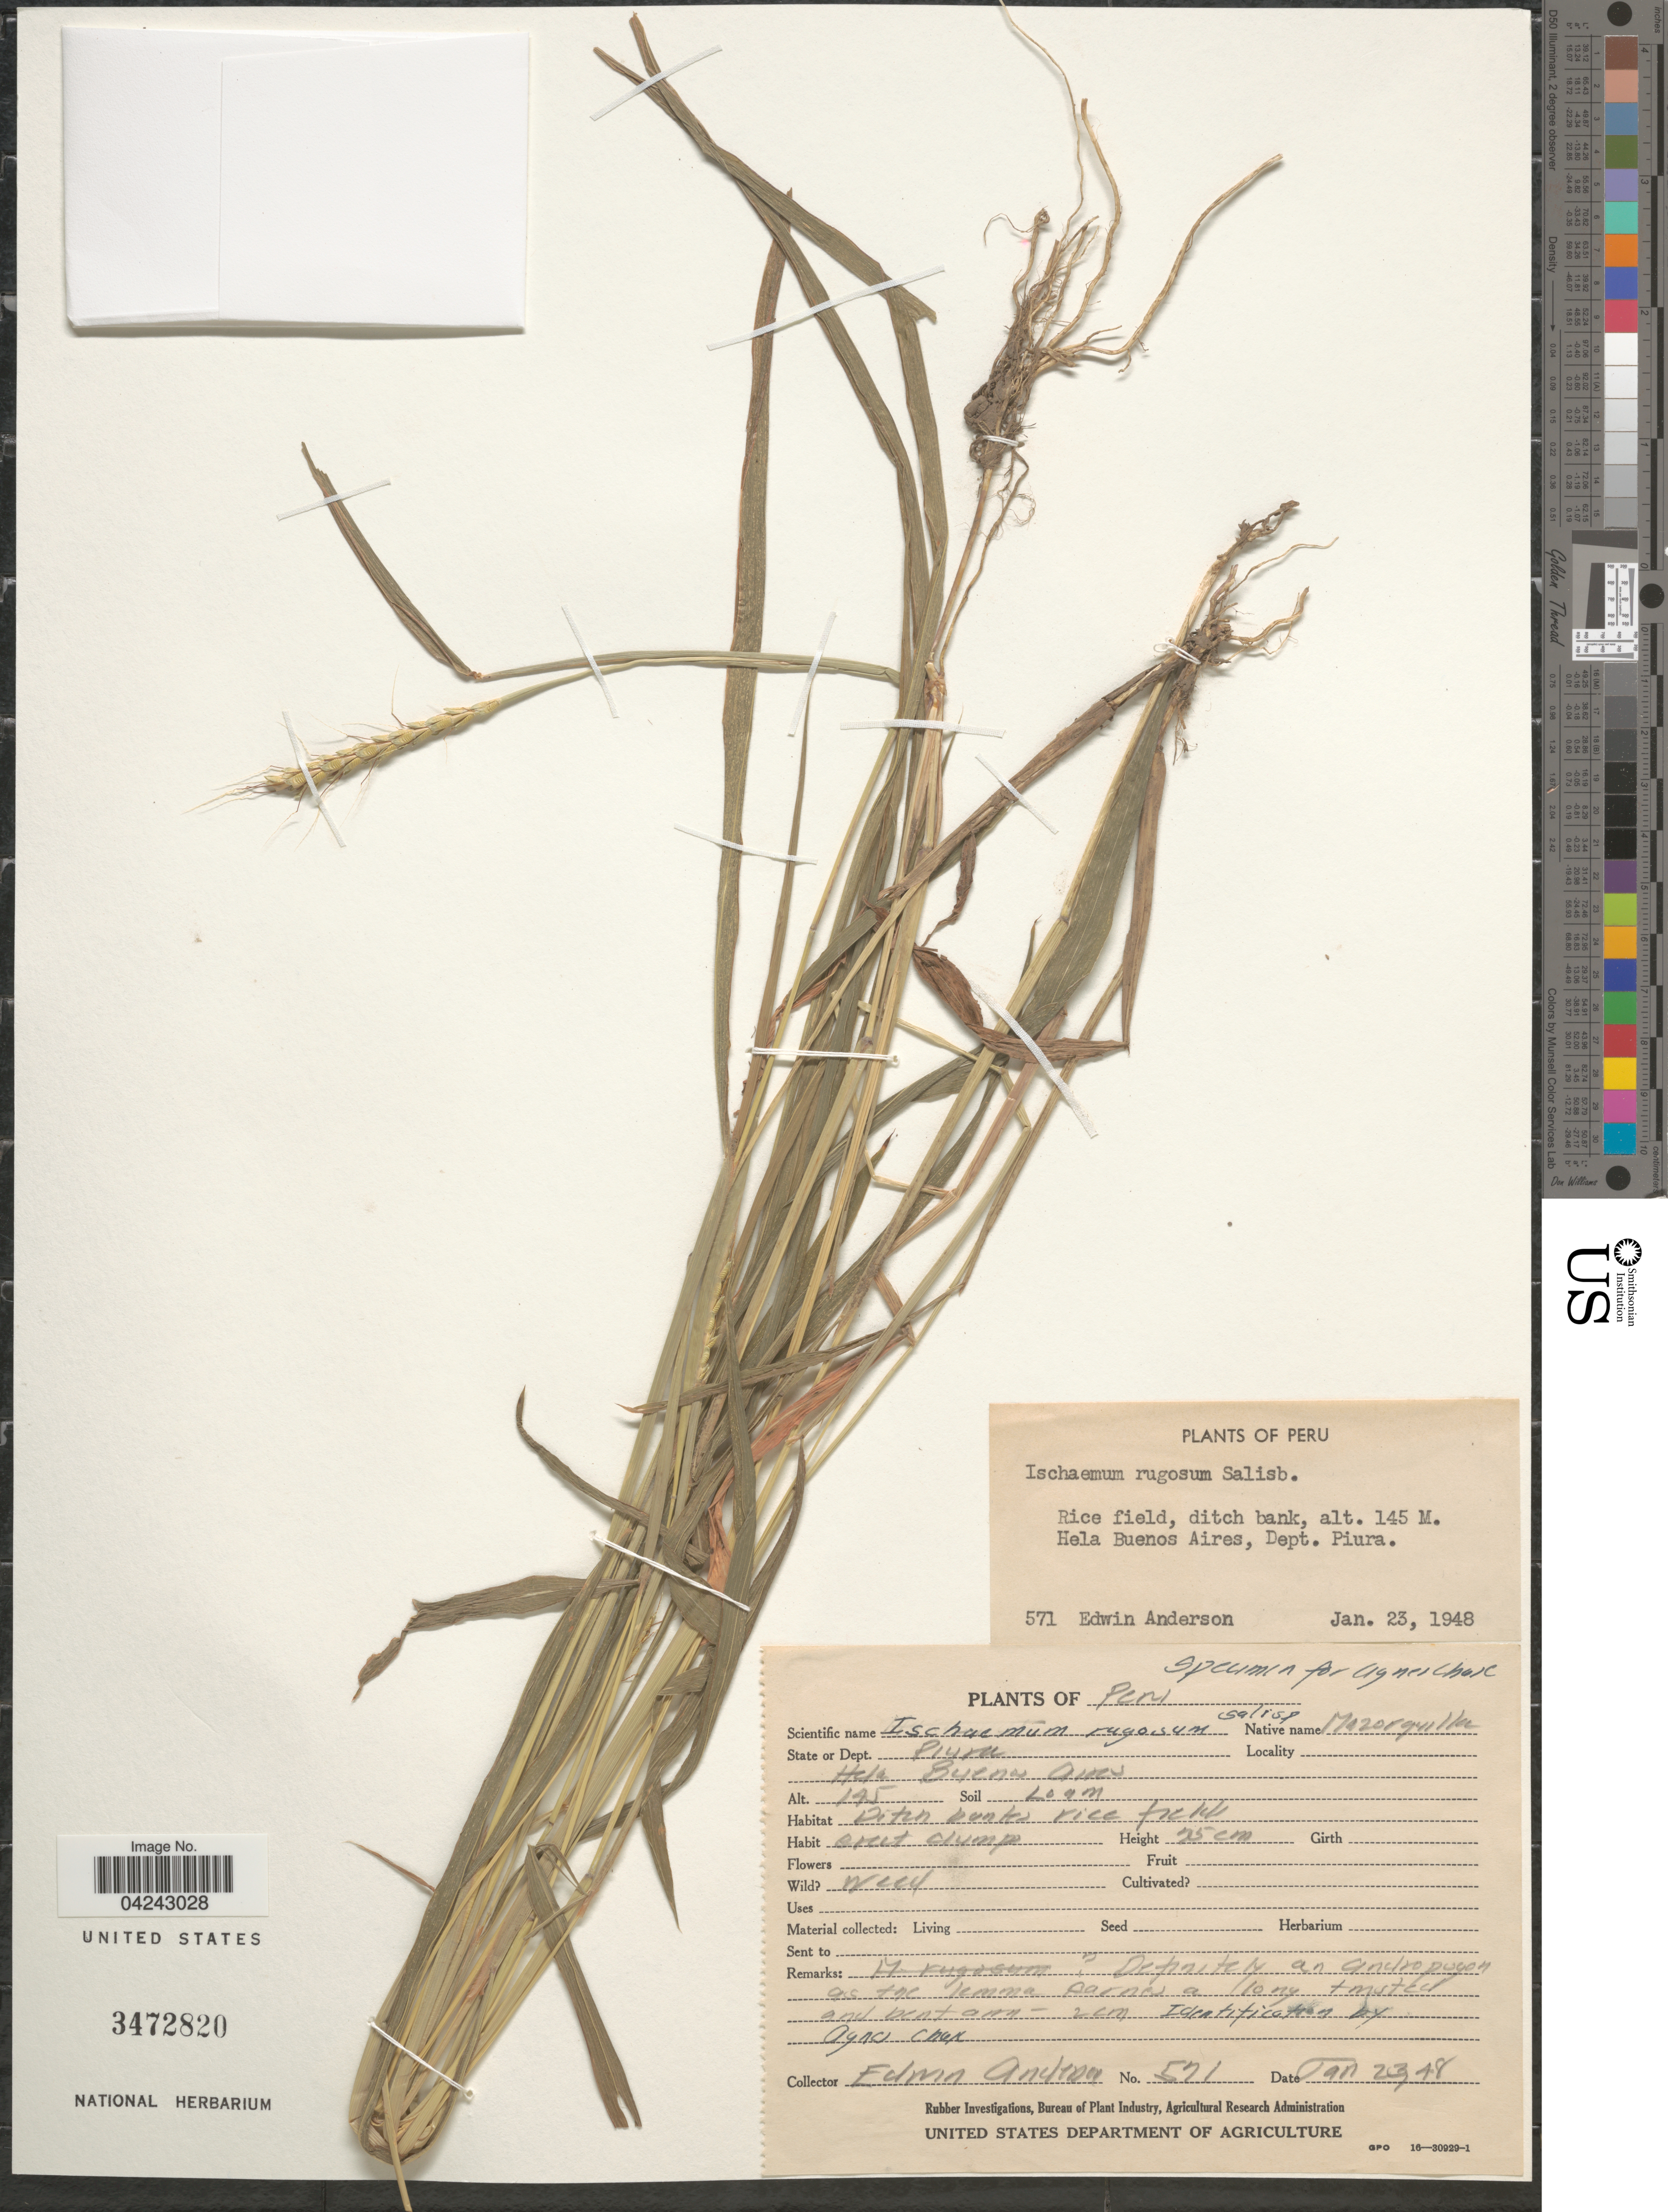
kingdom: Plantae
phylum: Tracheophyta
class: Liliopsida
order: Poales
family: Poaceae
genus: Ischaemum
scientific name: Ischaemum rugosum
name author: Salisb.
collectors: E. Anderson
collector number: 571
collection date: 1948-01-23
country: Peru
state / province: Piura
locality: Rice field, ditch bank. Hela Buenos Aires, Dept. Piura.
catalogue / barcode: US 3472820